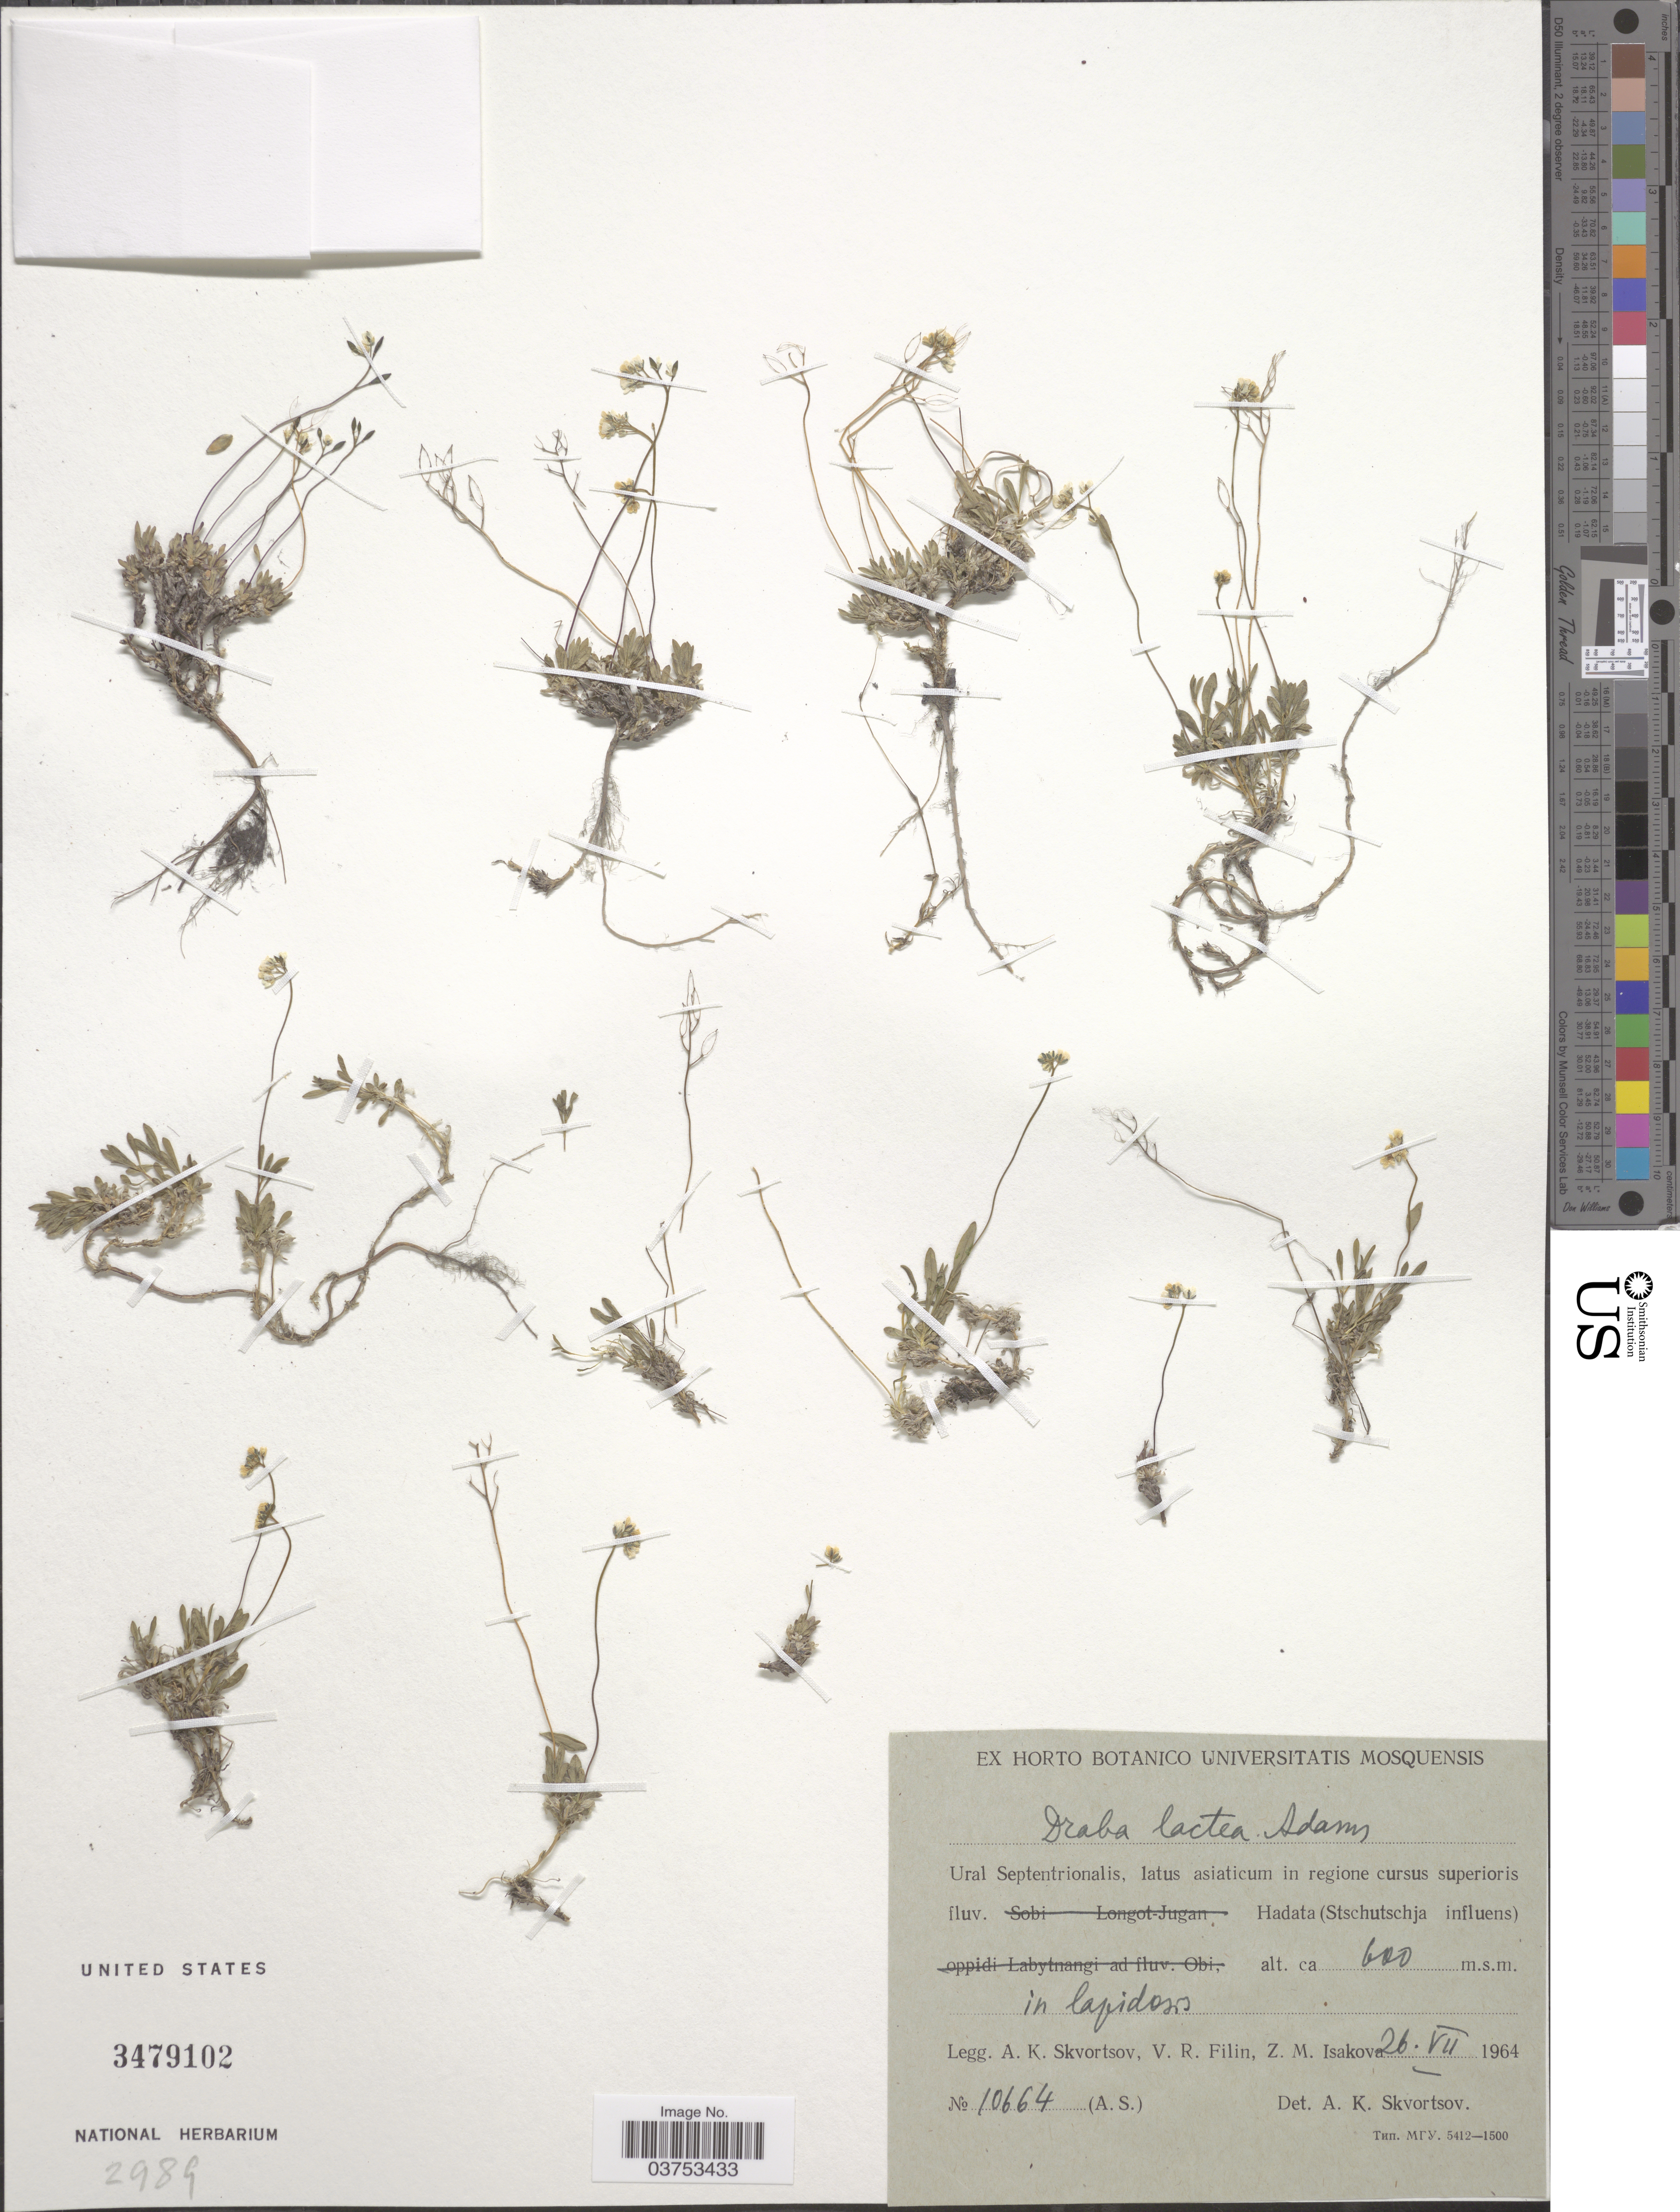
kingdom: Plantae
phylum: Tracheophyta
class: Magnoliopsida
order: Brassicales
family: Brassicaceae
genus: Draba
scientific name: Draba lactea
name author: Adams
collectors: A. K. Skvortsov, V. Filin & Z. Isakova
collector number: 10664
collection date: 1964-07-26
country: Russian Federation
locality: Ural Septentrionalis, latus asiaticum in regione cursus superioris fluv. Hadata (Stschutschja influens).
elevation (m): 600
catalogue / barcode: US 3479102